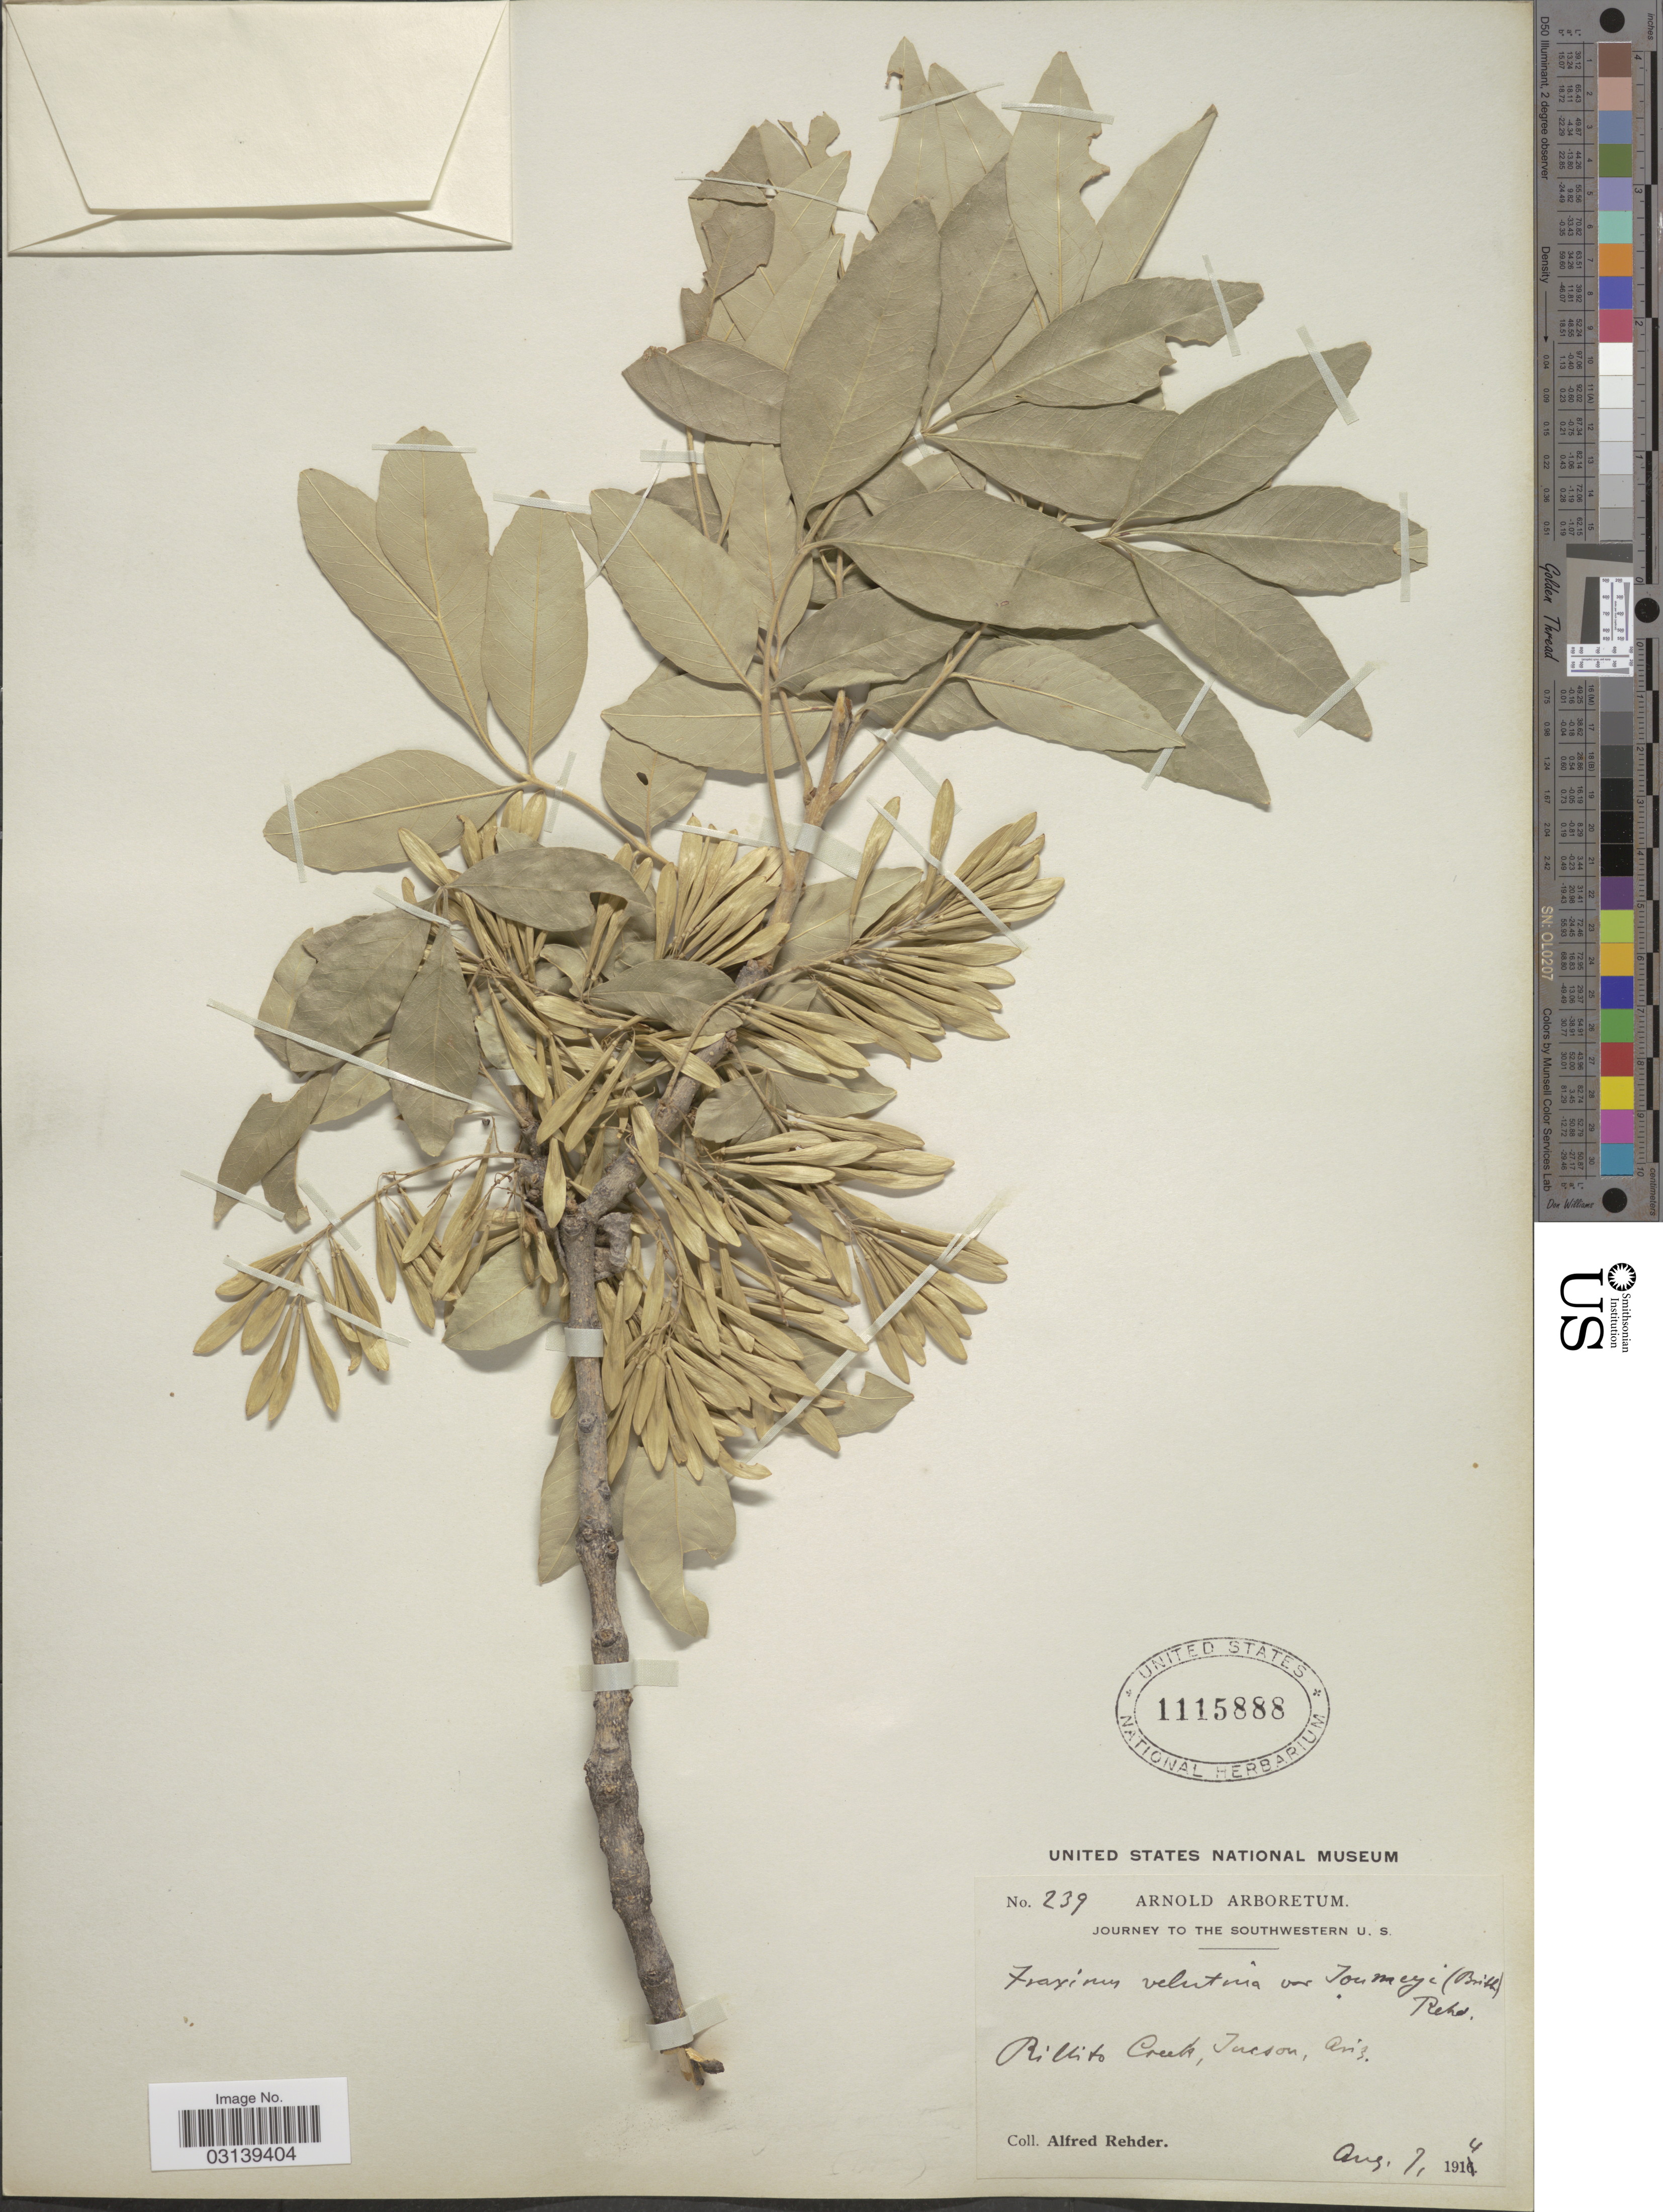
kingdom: Plantae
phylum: Tracheophyta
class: Magnoliopsida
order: Lamiales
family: Oleaceae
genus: Fraxinus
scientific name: Fraxinus velutina var. toumeyi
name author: (Britton) Rehder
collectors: A. Rehder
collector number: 239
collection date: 1914-08-07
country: United States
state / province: Arizona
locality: The Southwestern U.S., Rillito Creek, Tucson.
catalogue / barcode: US 1115888